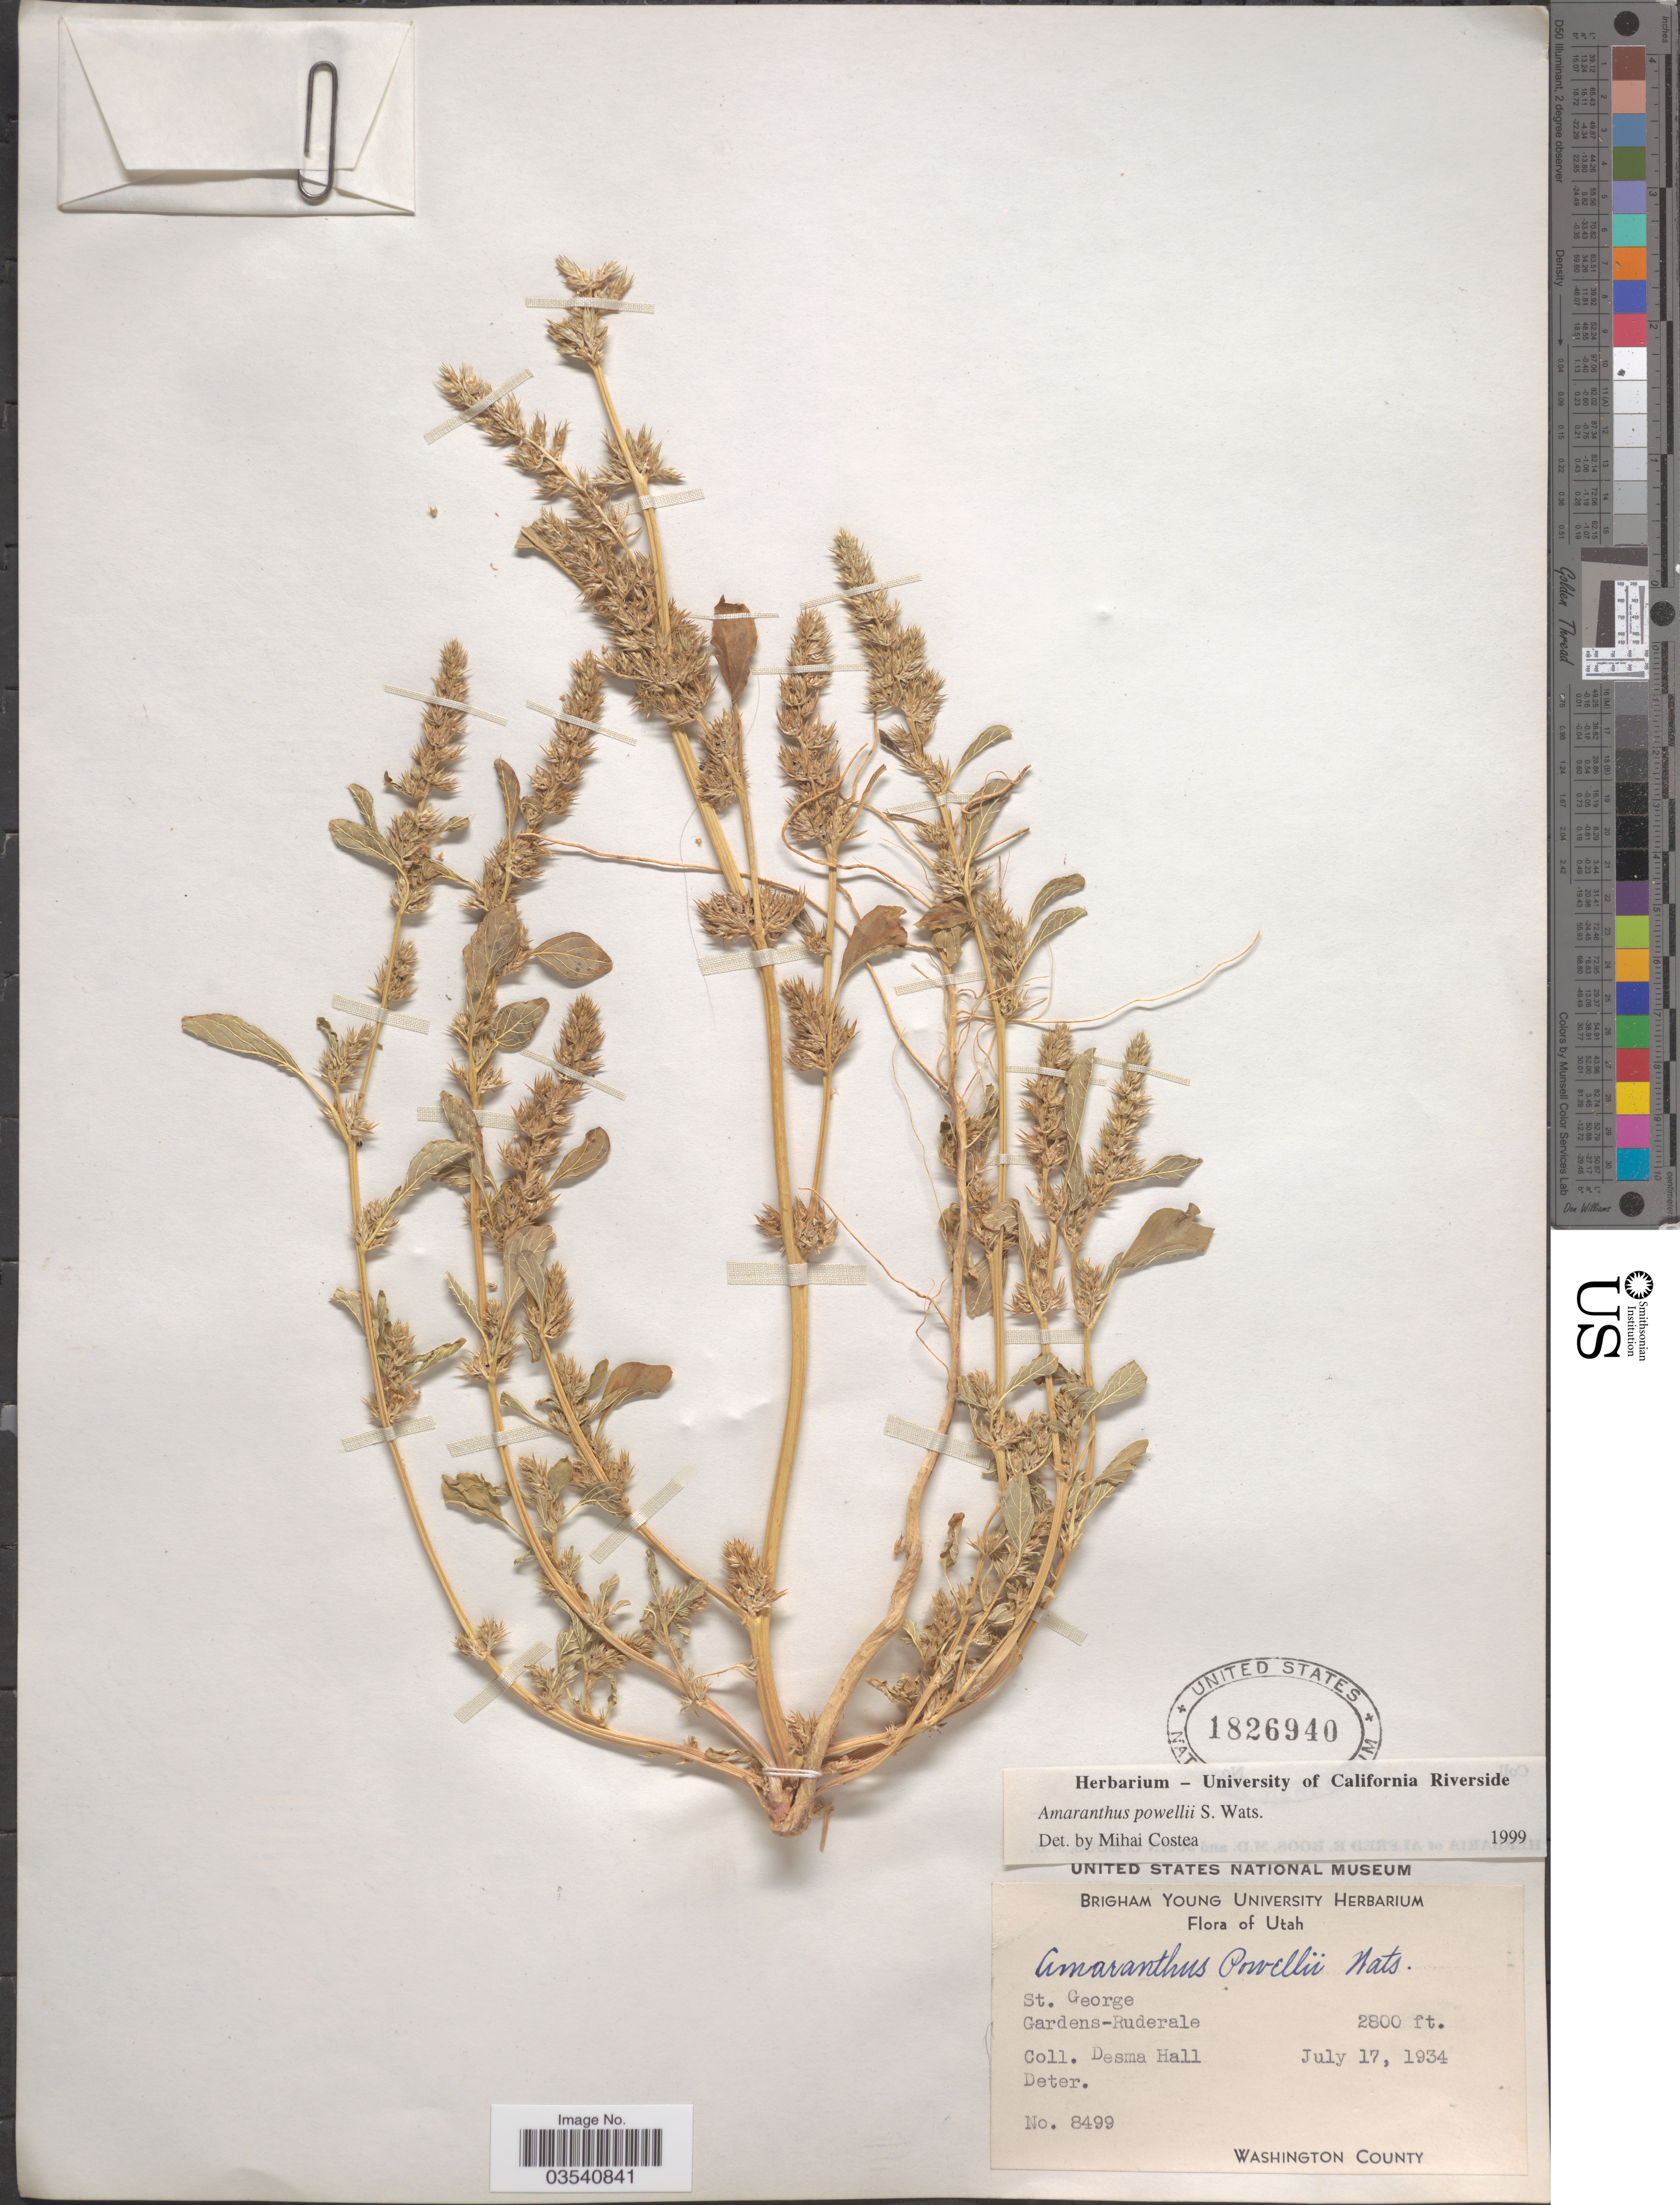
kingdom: Plantae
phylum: Tracheophyta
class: Magnoliopsida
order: Caryophyllales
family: Amaranthaceae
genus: Amaranthus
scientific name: Amaranthus powellii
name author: S. Watson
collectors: D. Hall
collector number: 8499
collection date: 1934-07-17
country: United States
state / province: Utah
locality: St. George. Gardens-Ruderale.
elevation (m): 853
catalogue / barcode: US 1826940